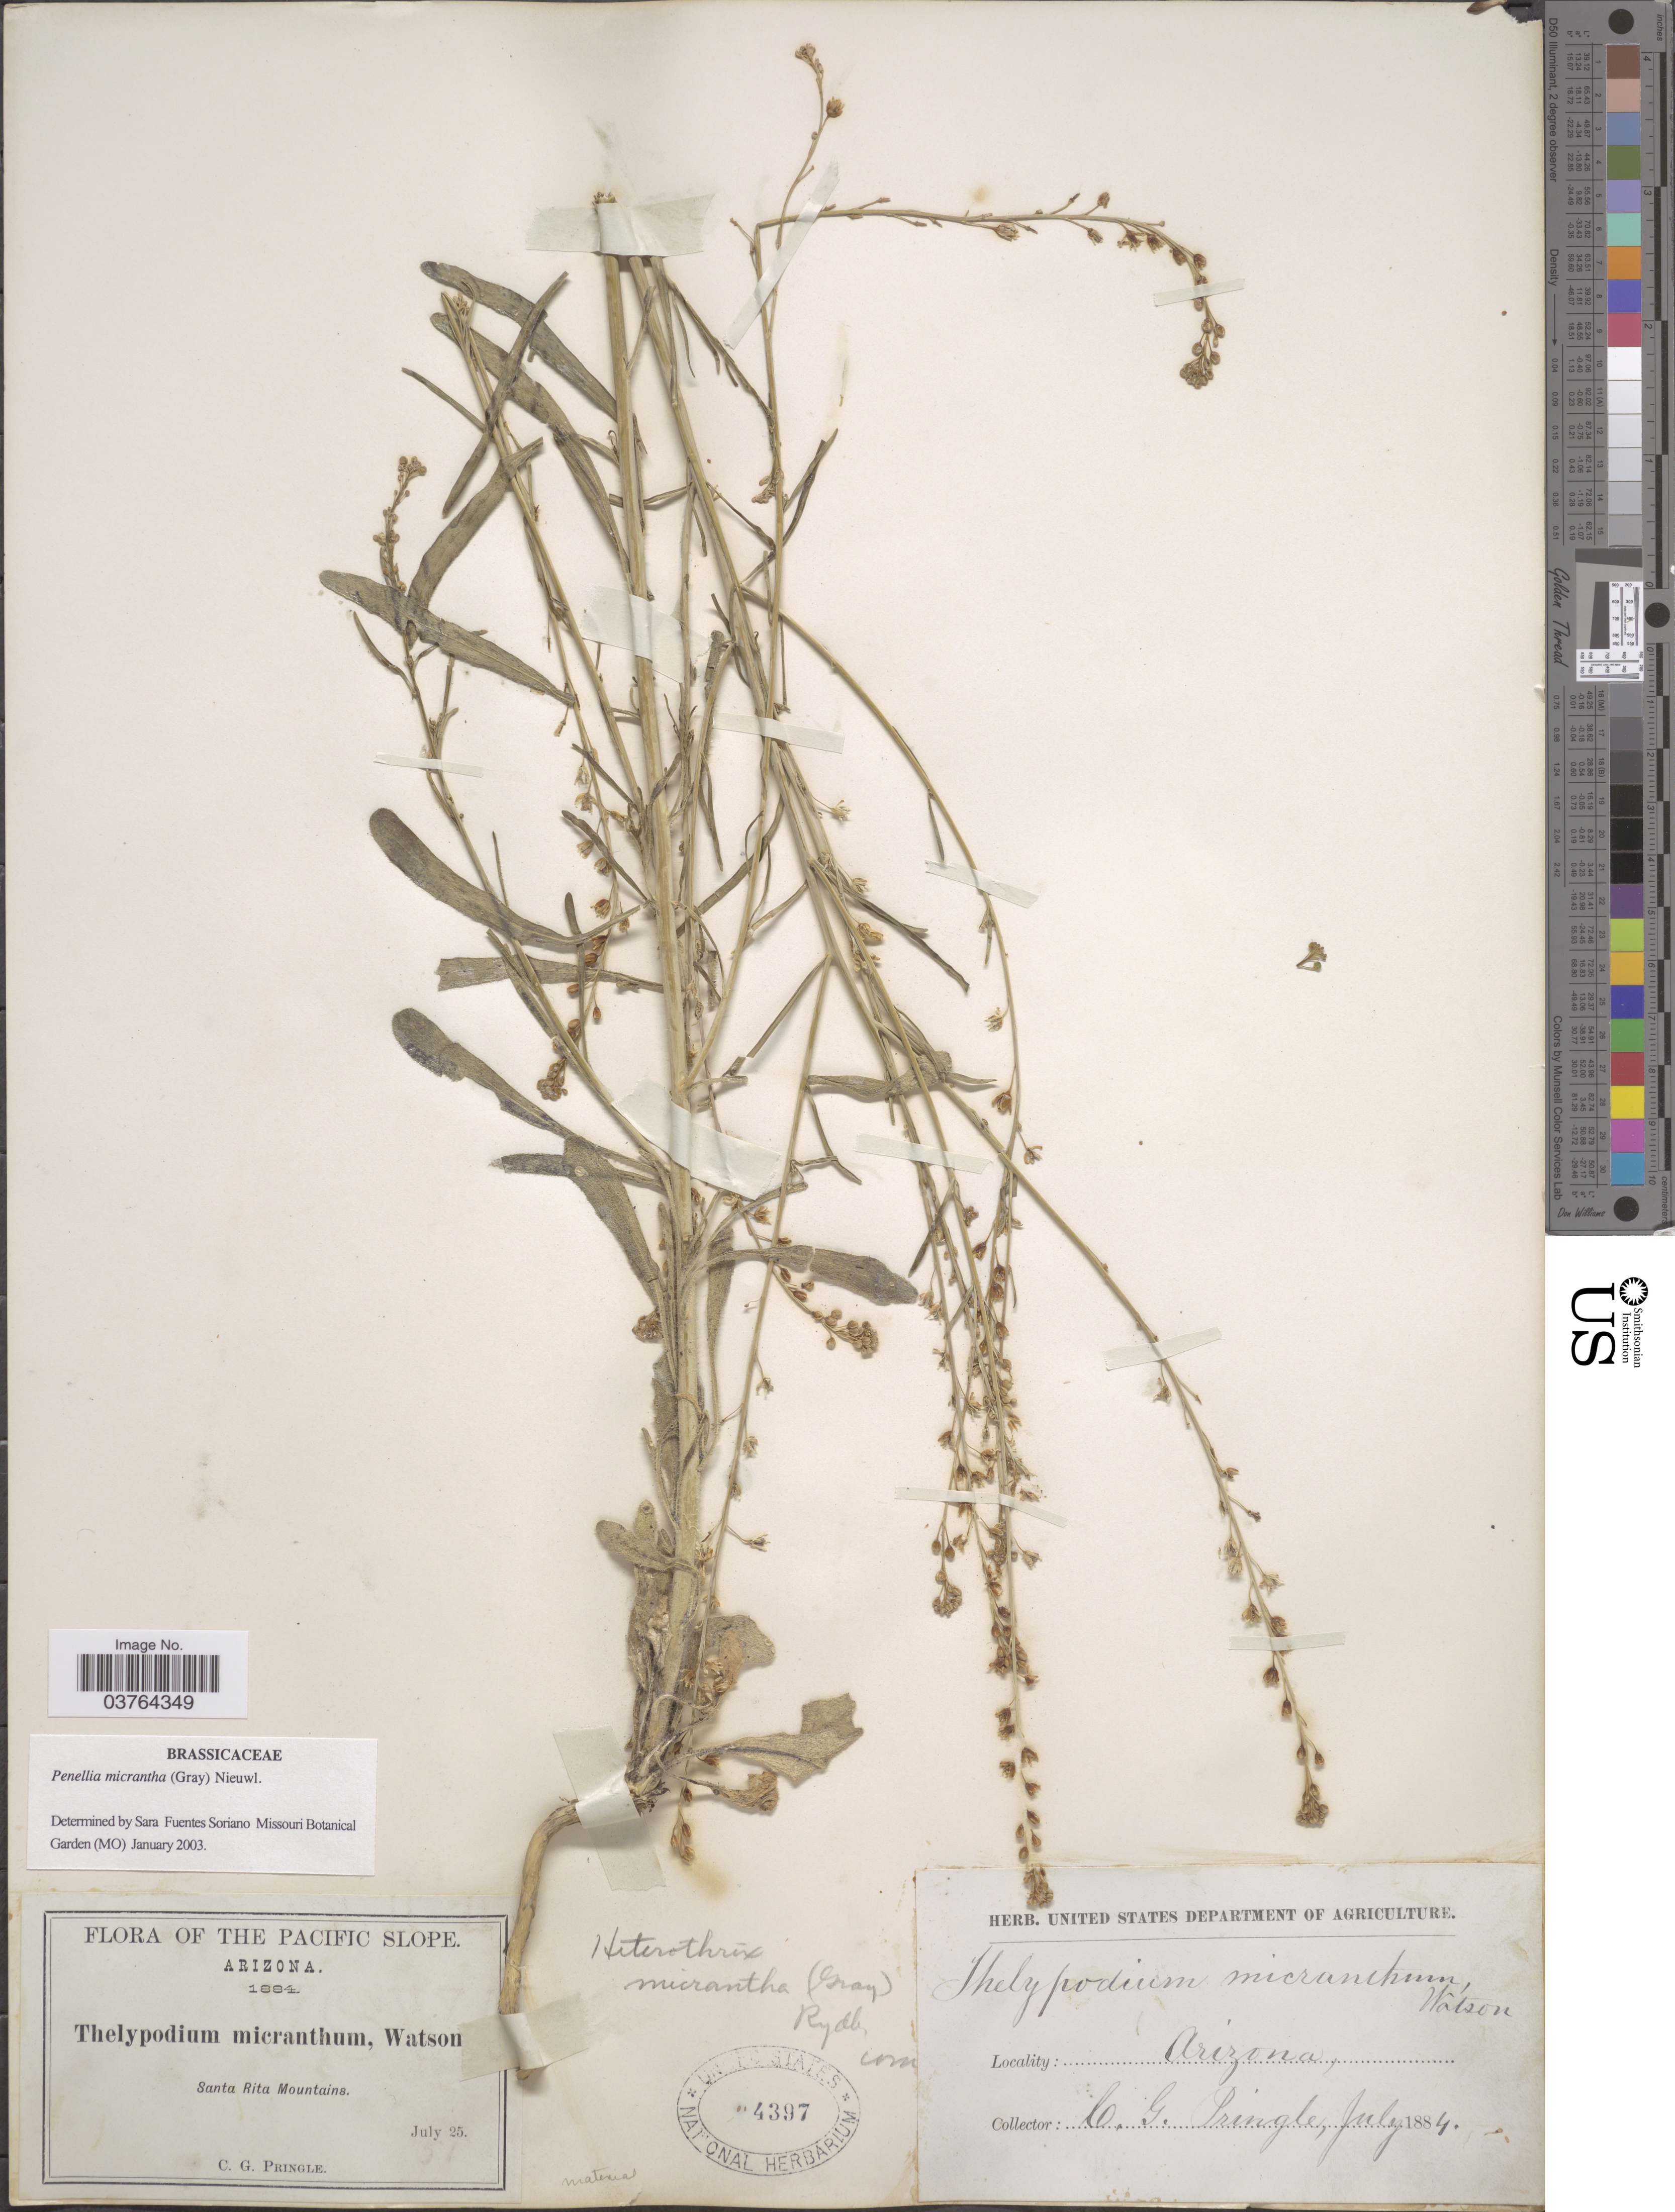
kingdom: Plantae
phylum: Tracheophyta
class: Magnoliopsida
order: Brassicales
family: Brassicaceae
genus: Pennellia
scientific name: Pennellia micrantha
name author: (A. Gray) Nieuwl.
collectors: C. G. Pringle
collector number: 51?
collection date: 1884-07-25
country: United States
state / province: Arizona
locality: The Pacific Slope. Santa Rita Mountains.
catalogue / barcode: US 4397